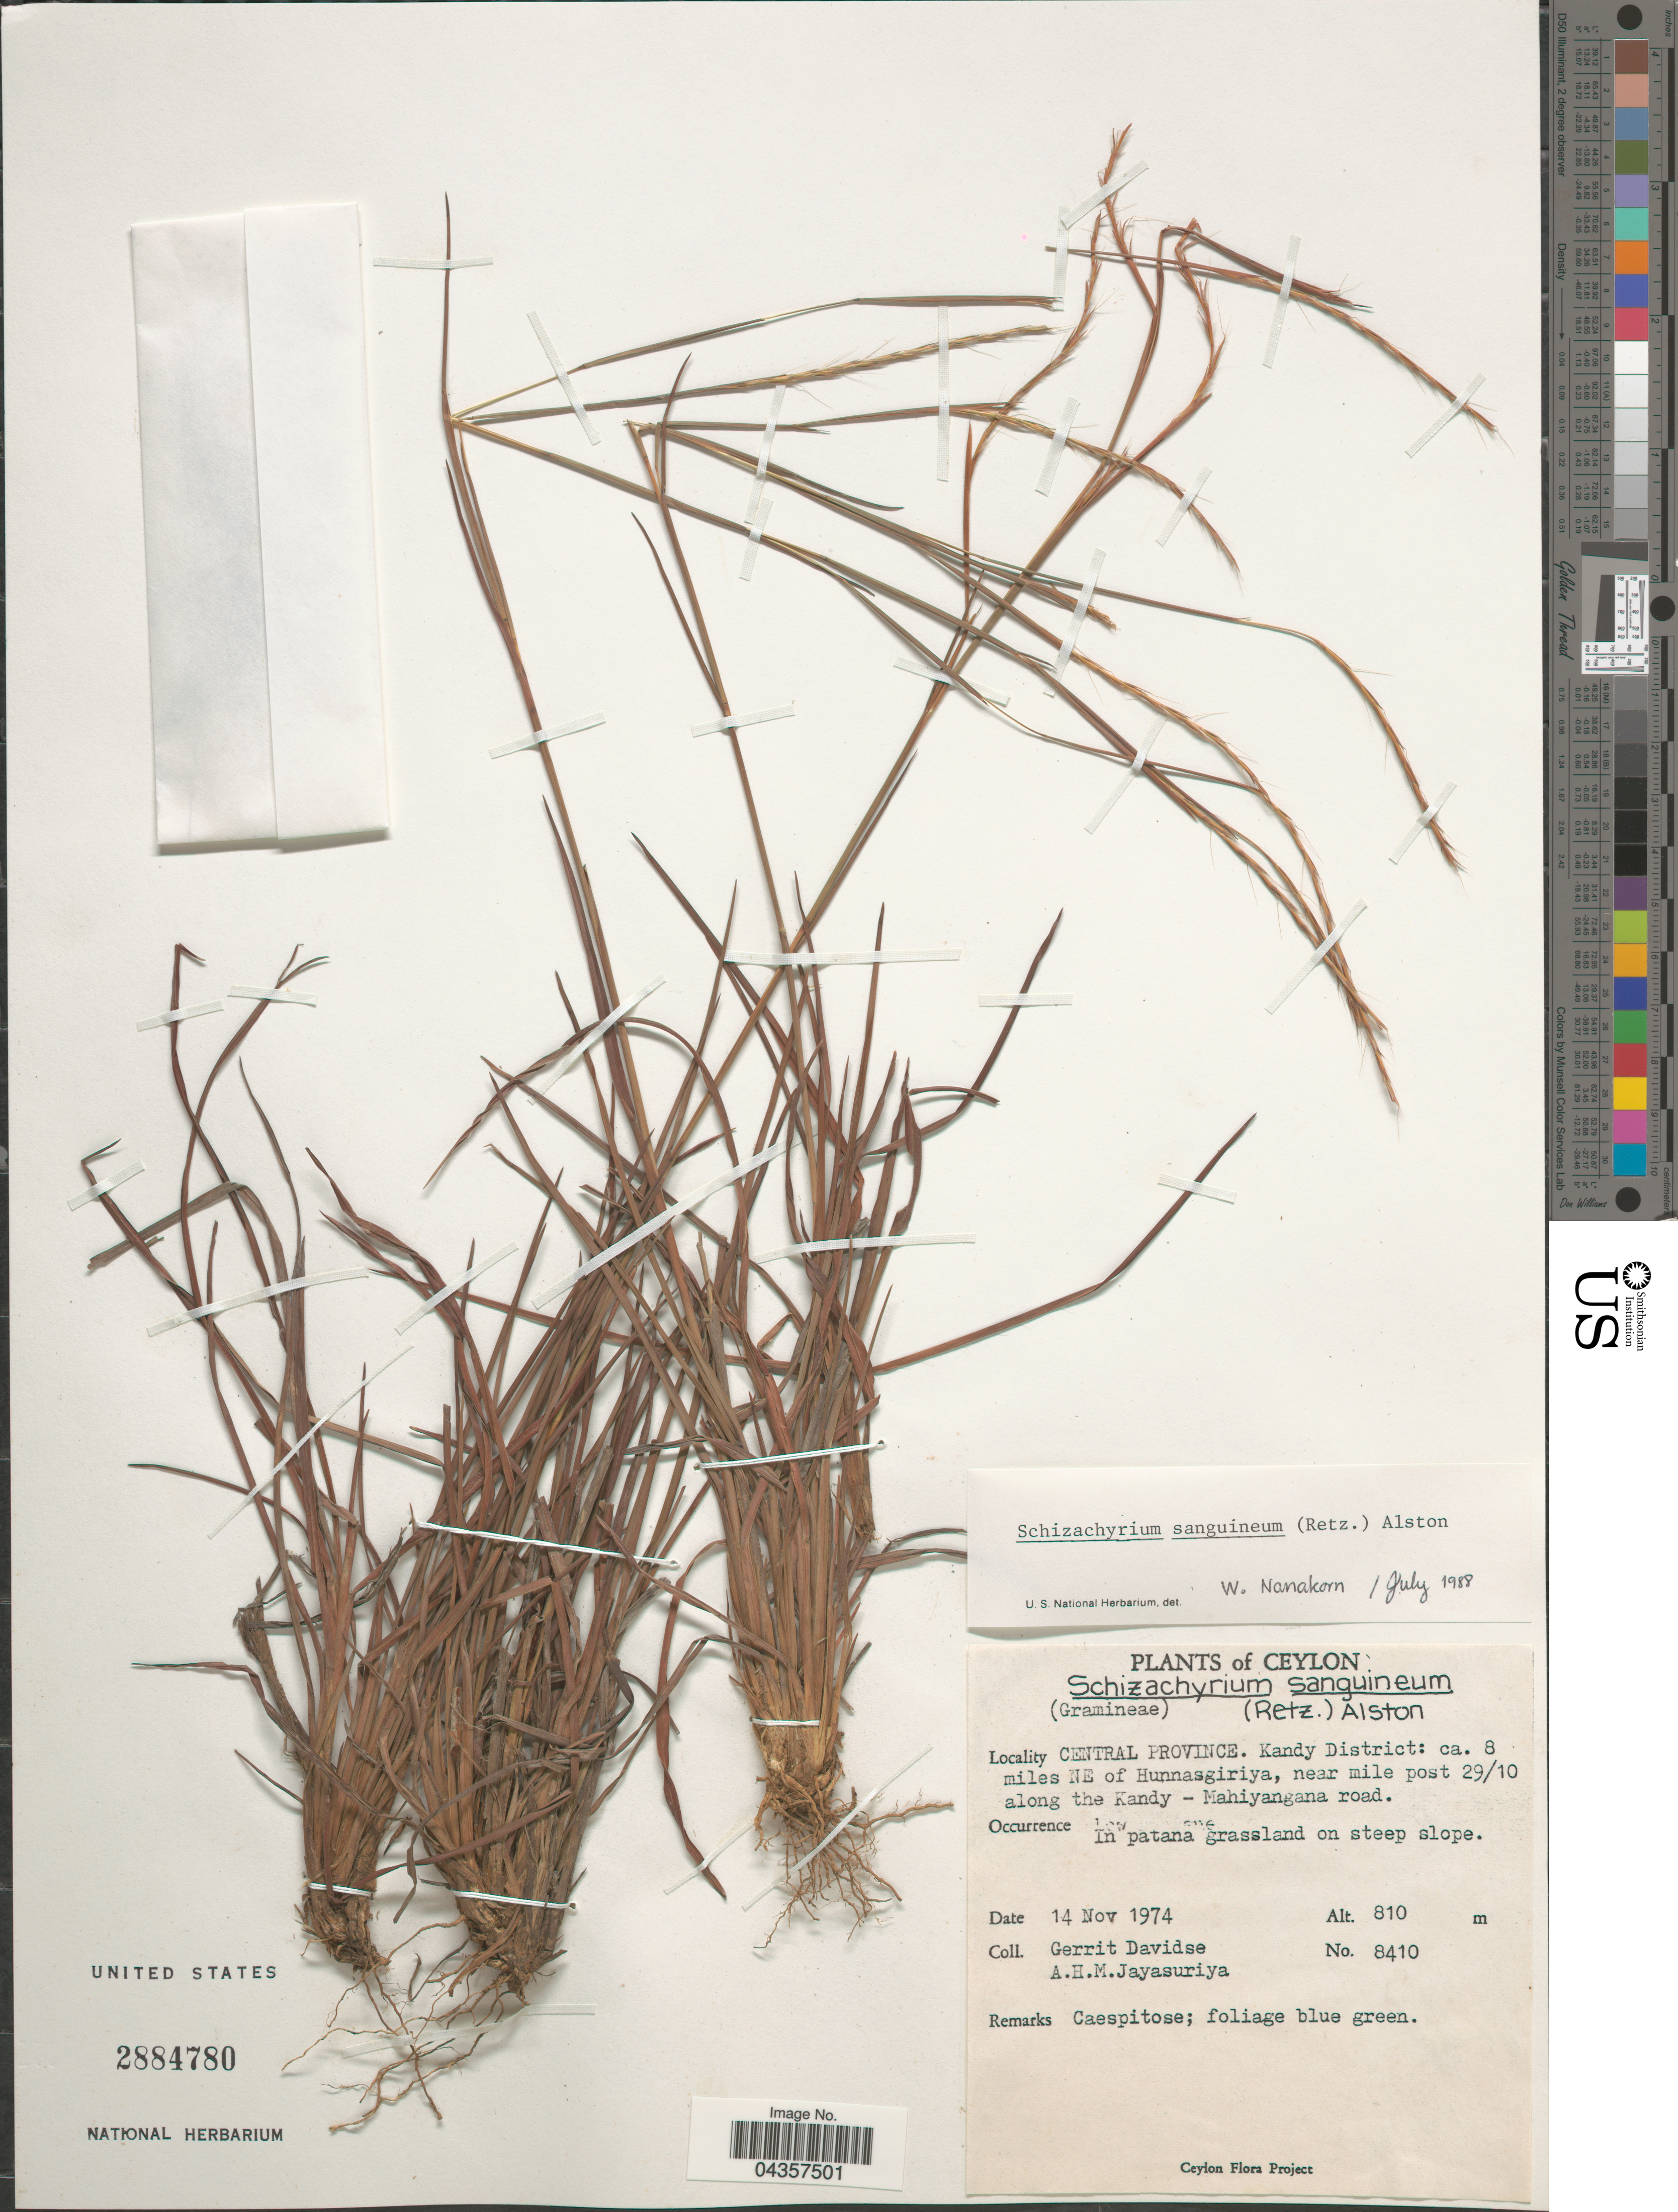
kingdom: Plantae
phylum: Tracheophyta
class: Liliopsida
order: Poales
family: Poaceae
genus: Schizachyrium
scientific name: Schizachyrium sanguineum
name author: (Retz.) Alston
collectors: G. Davidse & A. H. Jayasuriya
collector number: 8410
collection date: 1974-11-14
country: Sri Lanka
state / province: Central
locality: Ceylon. Kandy District: ca. 8 miles NE of Hunnasgiriya, near mile post 29/10 along the Kandy-Mahiyangana road.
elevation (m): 810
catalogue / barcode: US 2884780